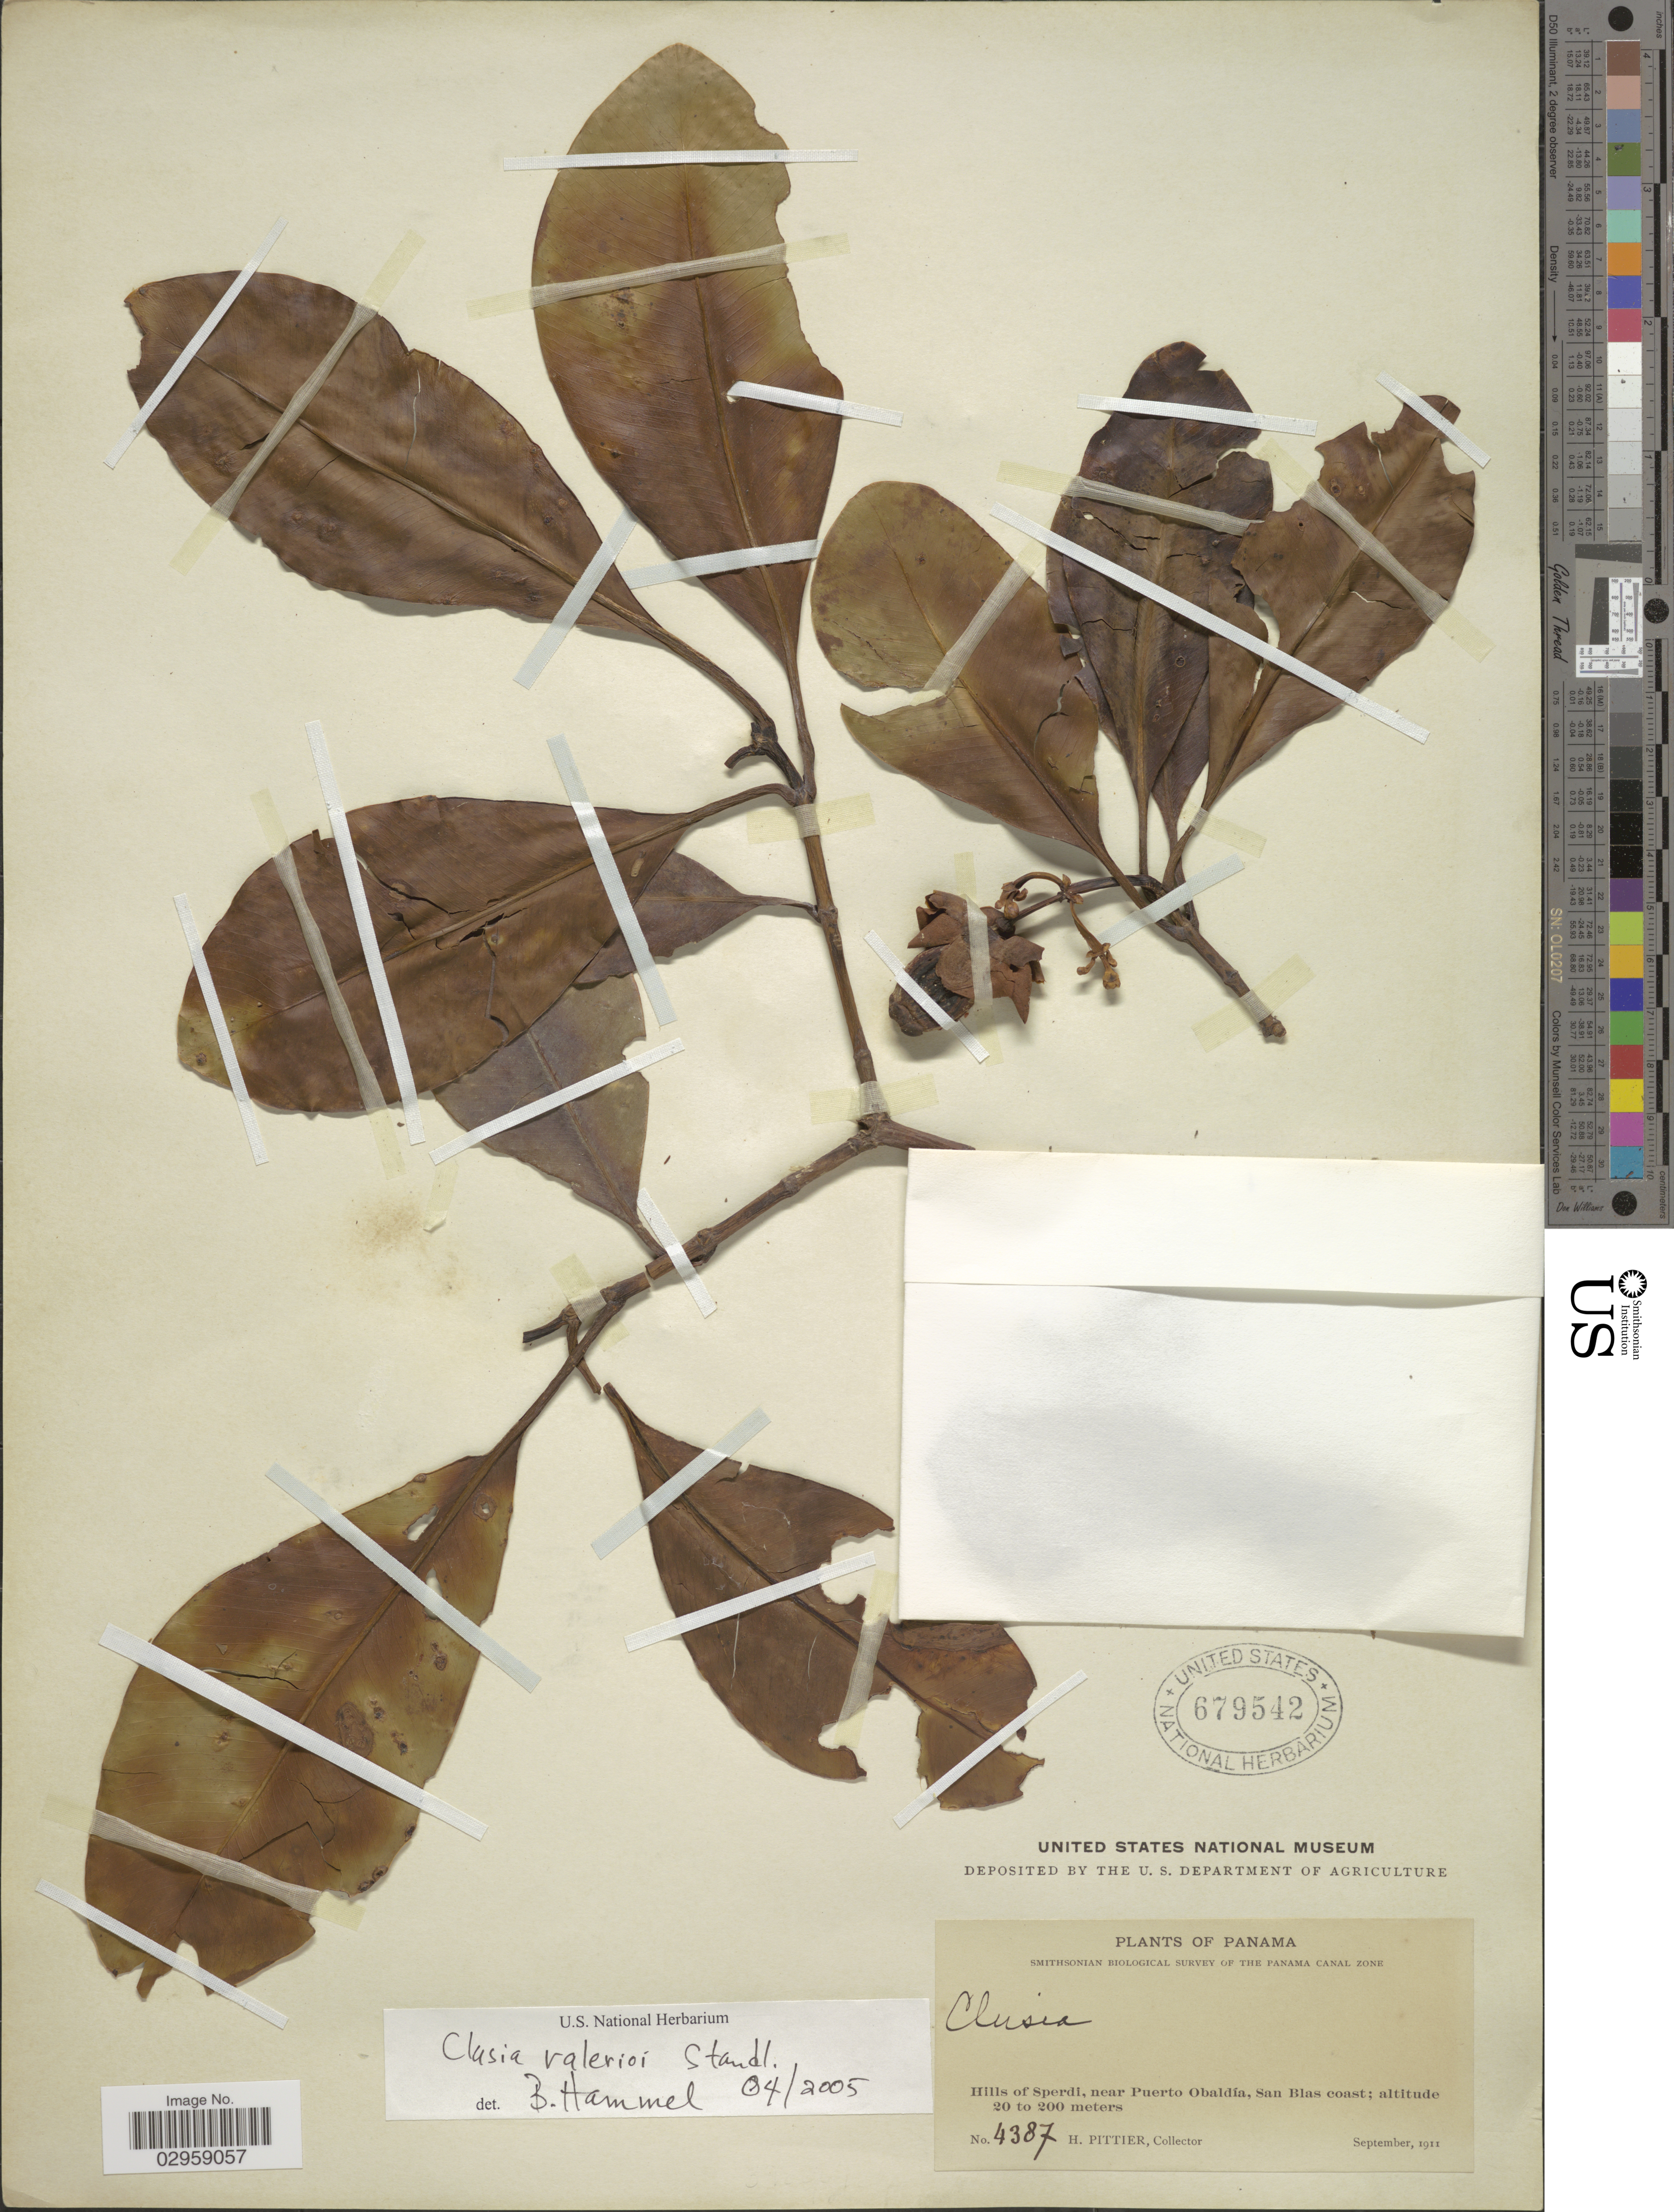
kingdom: Plantae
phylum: Tracheophyta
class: Magnoliopsida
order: Malpighiales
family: Clusiaceae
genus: Clusia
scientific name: Clusia valerioi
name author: Standl.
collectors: H. F. Pittier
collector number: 4387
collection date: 1911-09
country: Panama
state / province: Kuna Yala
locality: Hills of Sperdi, near Puerto Obaldía, San Blas coast.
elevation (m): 20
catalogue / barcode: US 679542